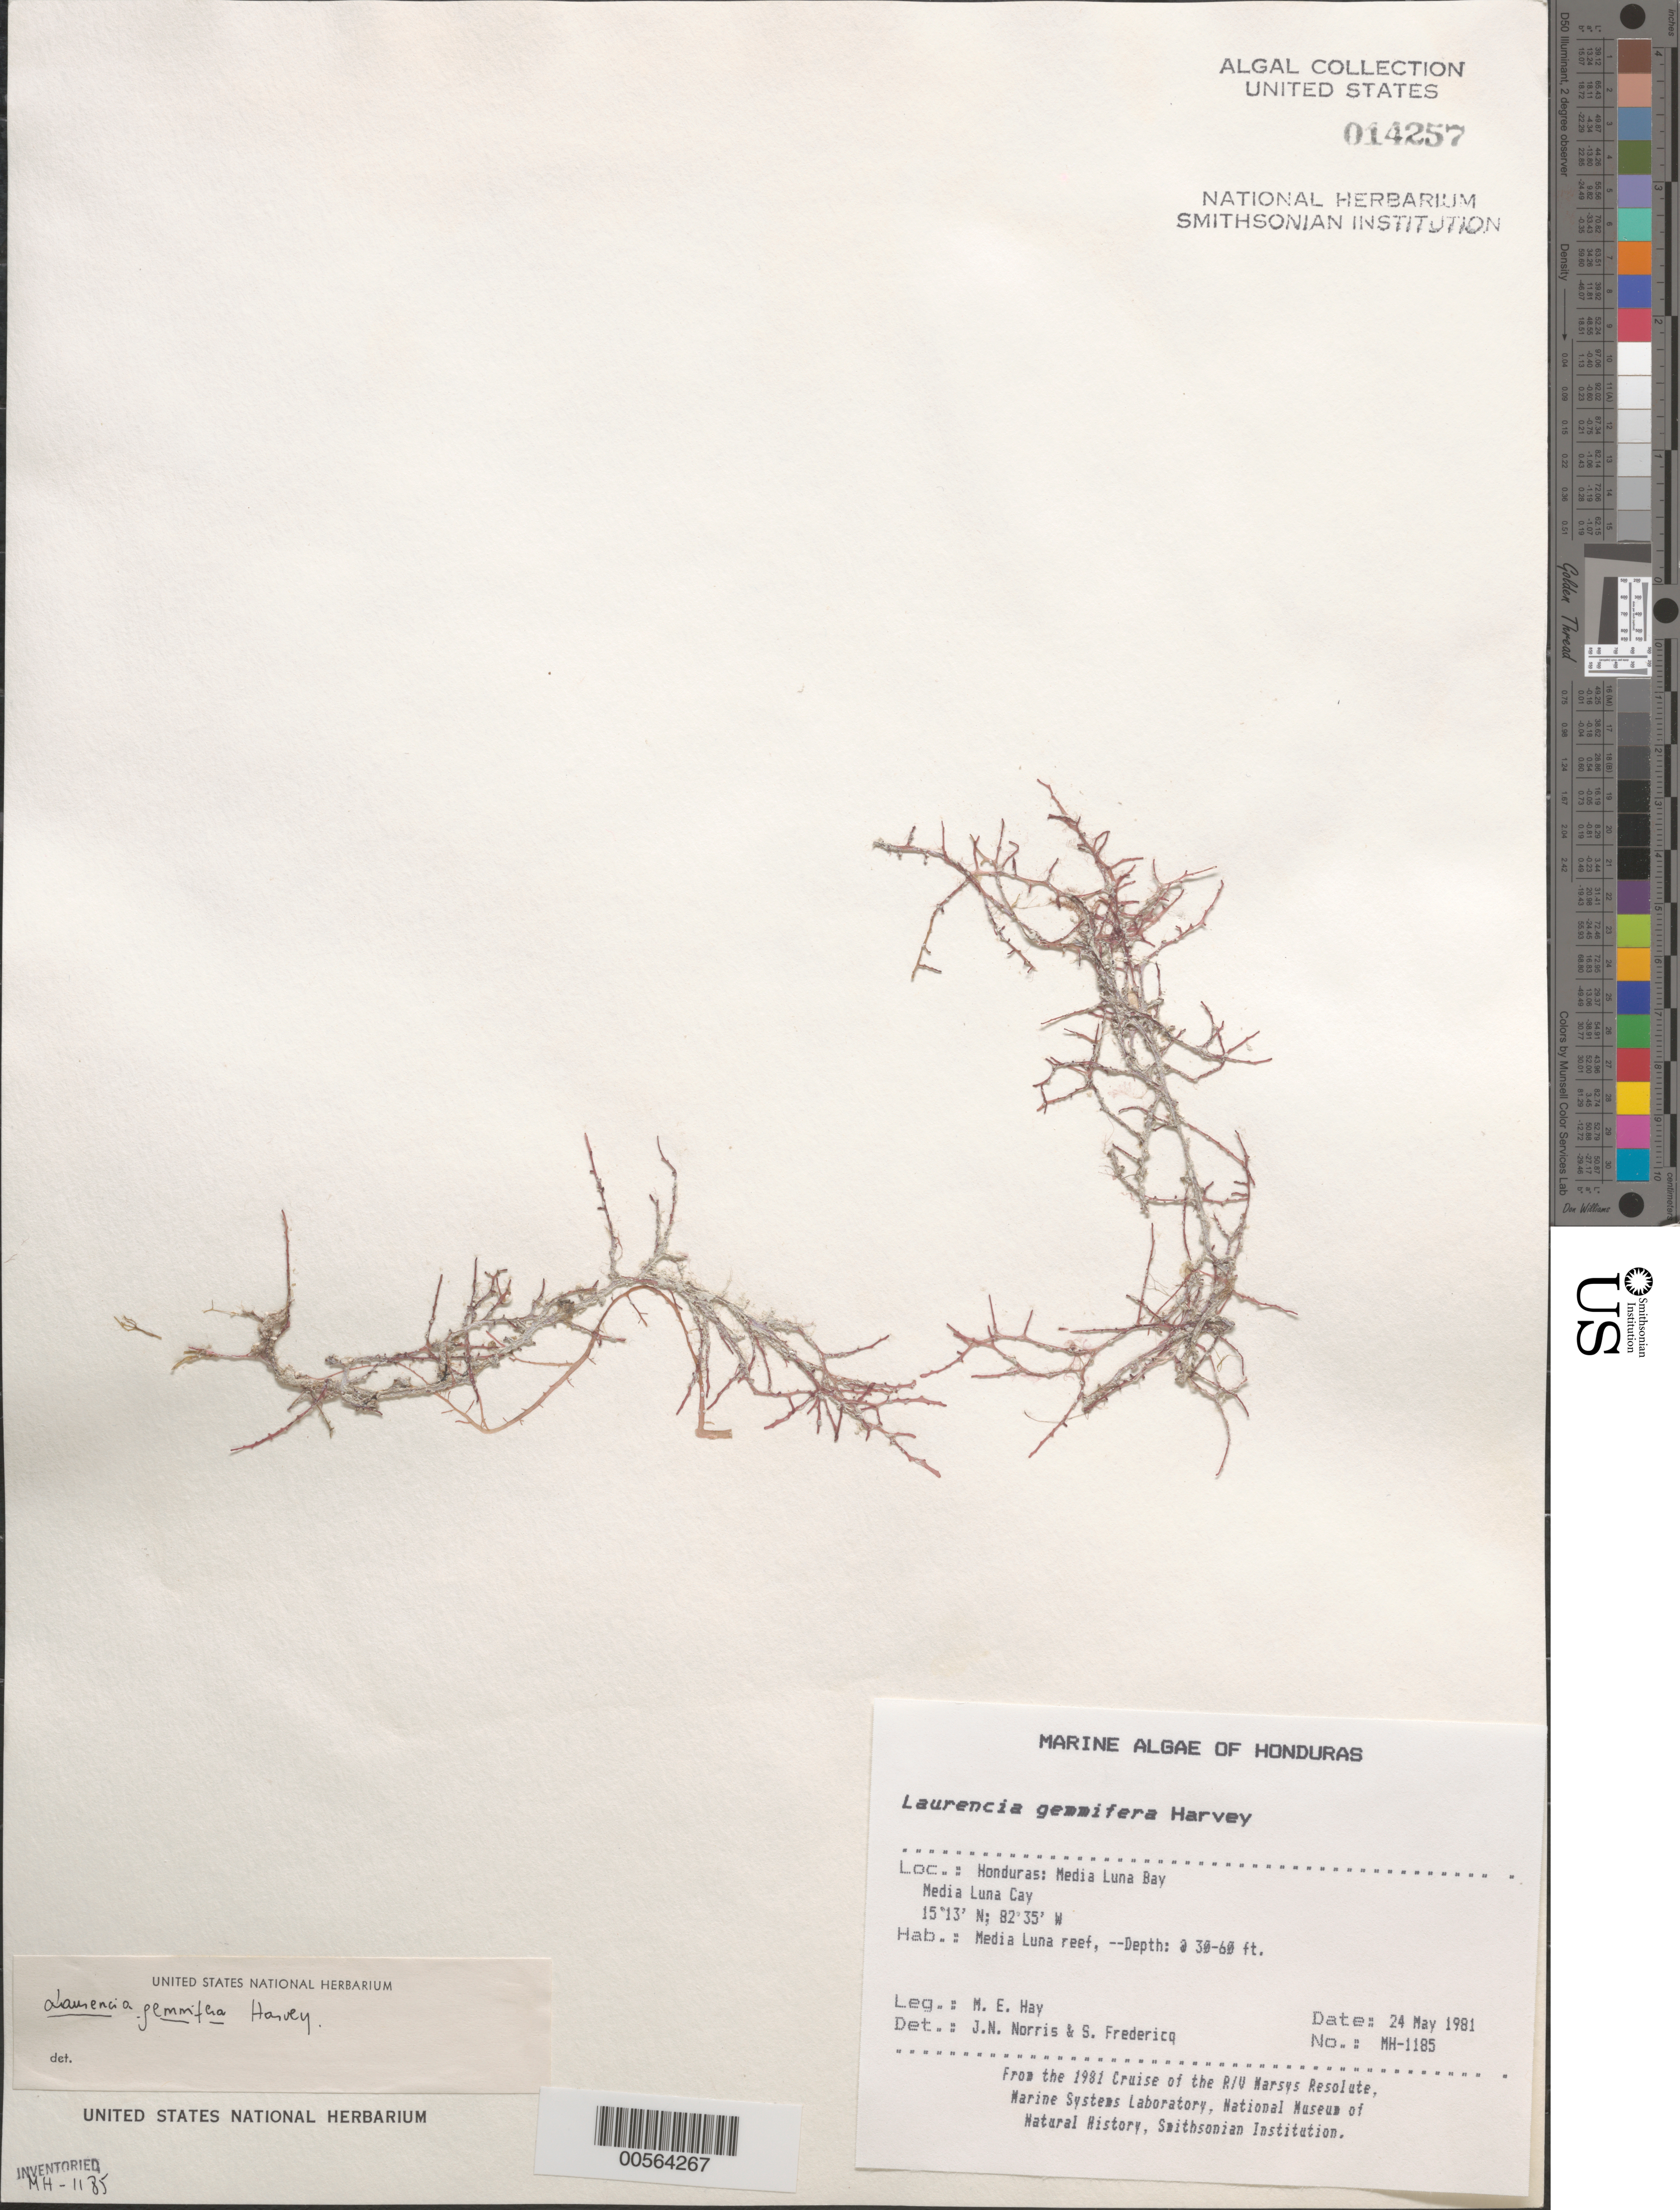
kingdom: Plantae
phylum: Rhodophyta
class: Florideophyceae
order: Ceramiales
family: Rhodomelaceae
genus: Yuzurua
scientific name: Yuzurua poiteaui var. gemmifera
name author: (Harvey) M.J. Wynne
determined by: Algae name updating Project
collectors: M. E. Hay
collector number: MEH-1185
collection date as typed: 24 May 1981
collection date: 1981-05-24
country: Honduras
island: Media Luna Cay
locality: Media Luna Bay, Media Luna Reef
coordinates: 15 13' N, 82 35' W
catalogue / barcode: US 14257